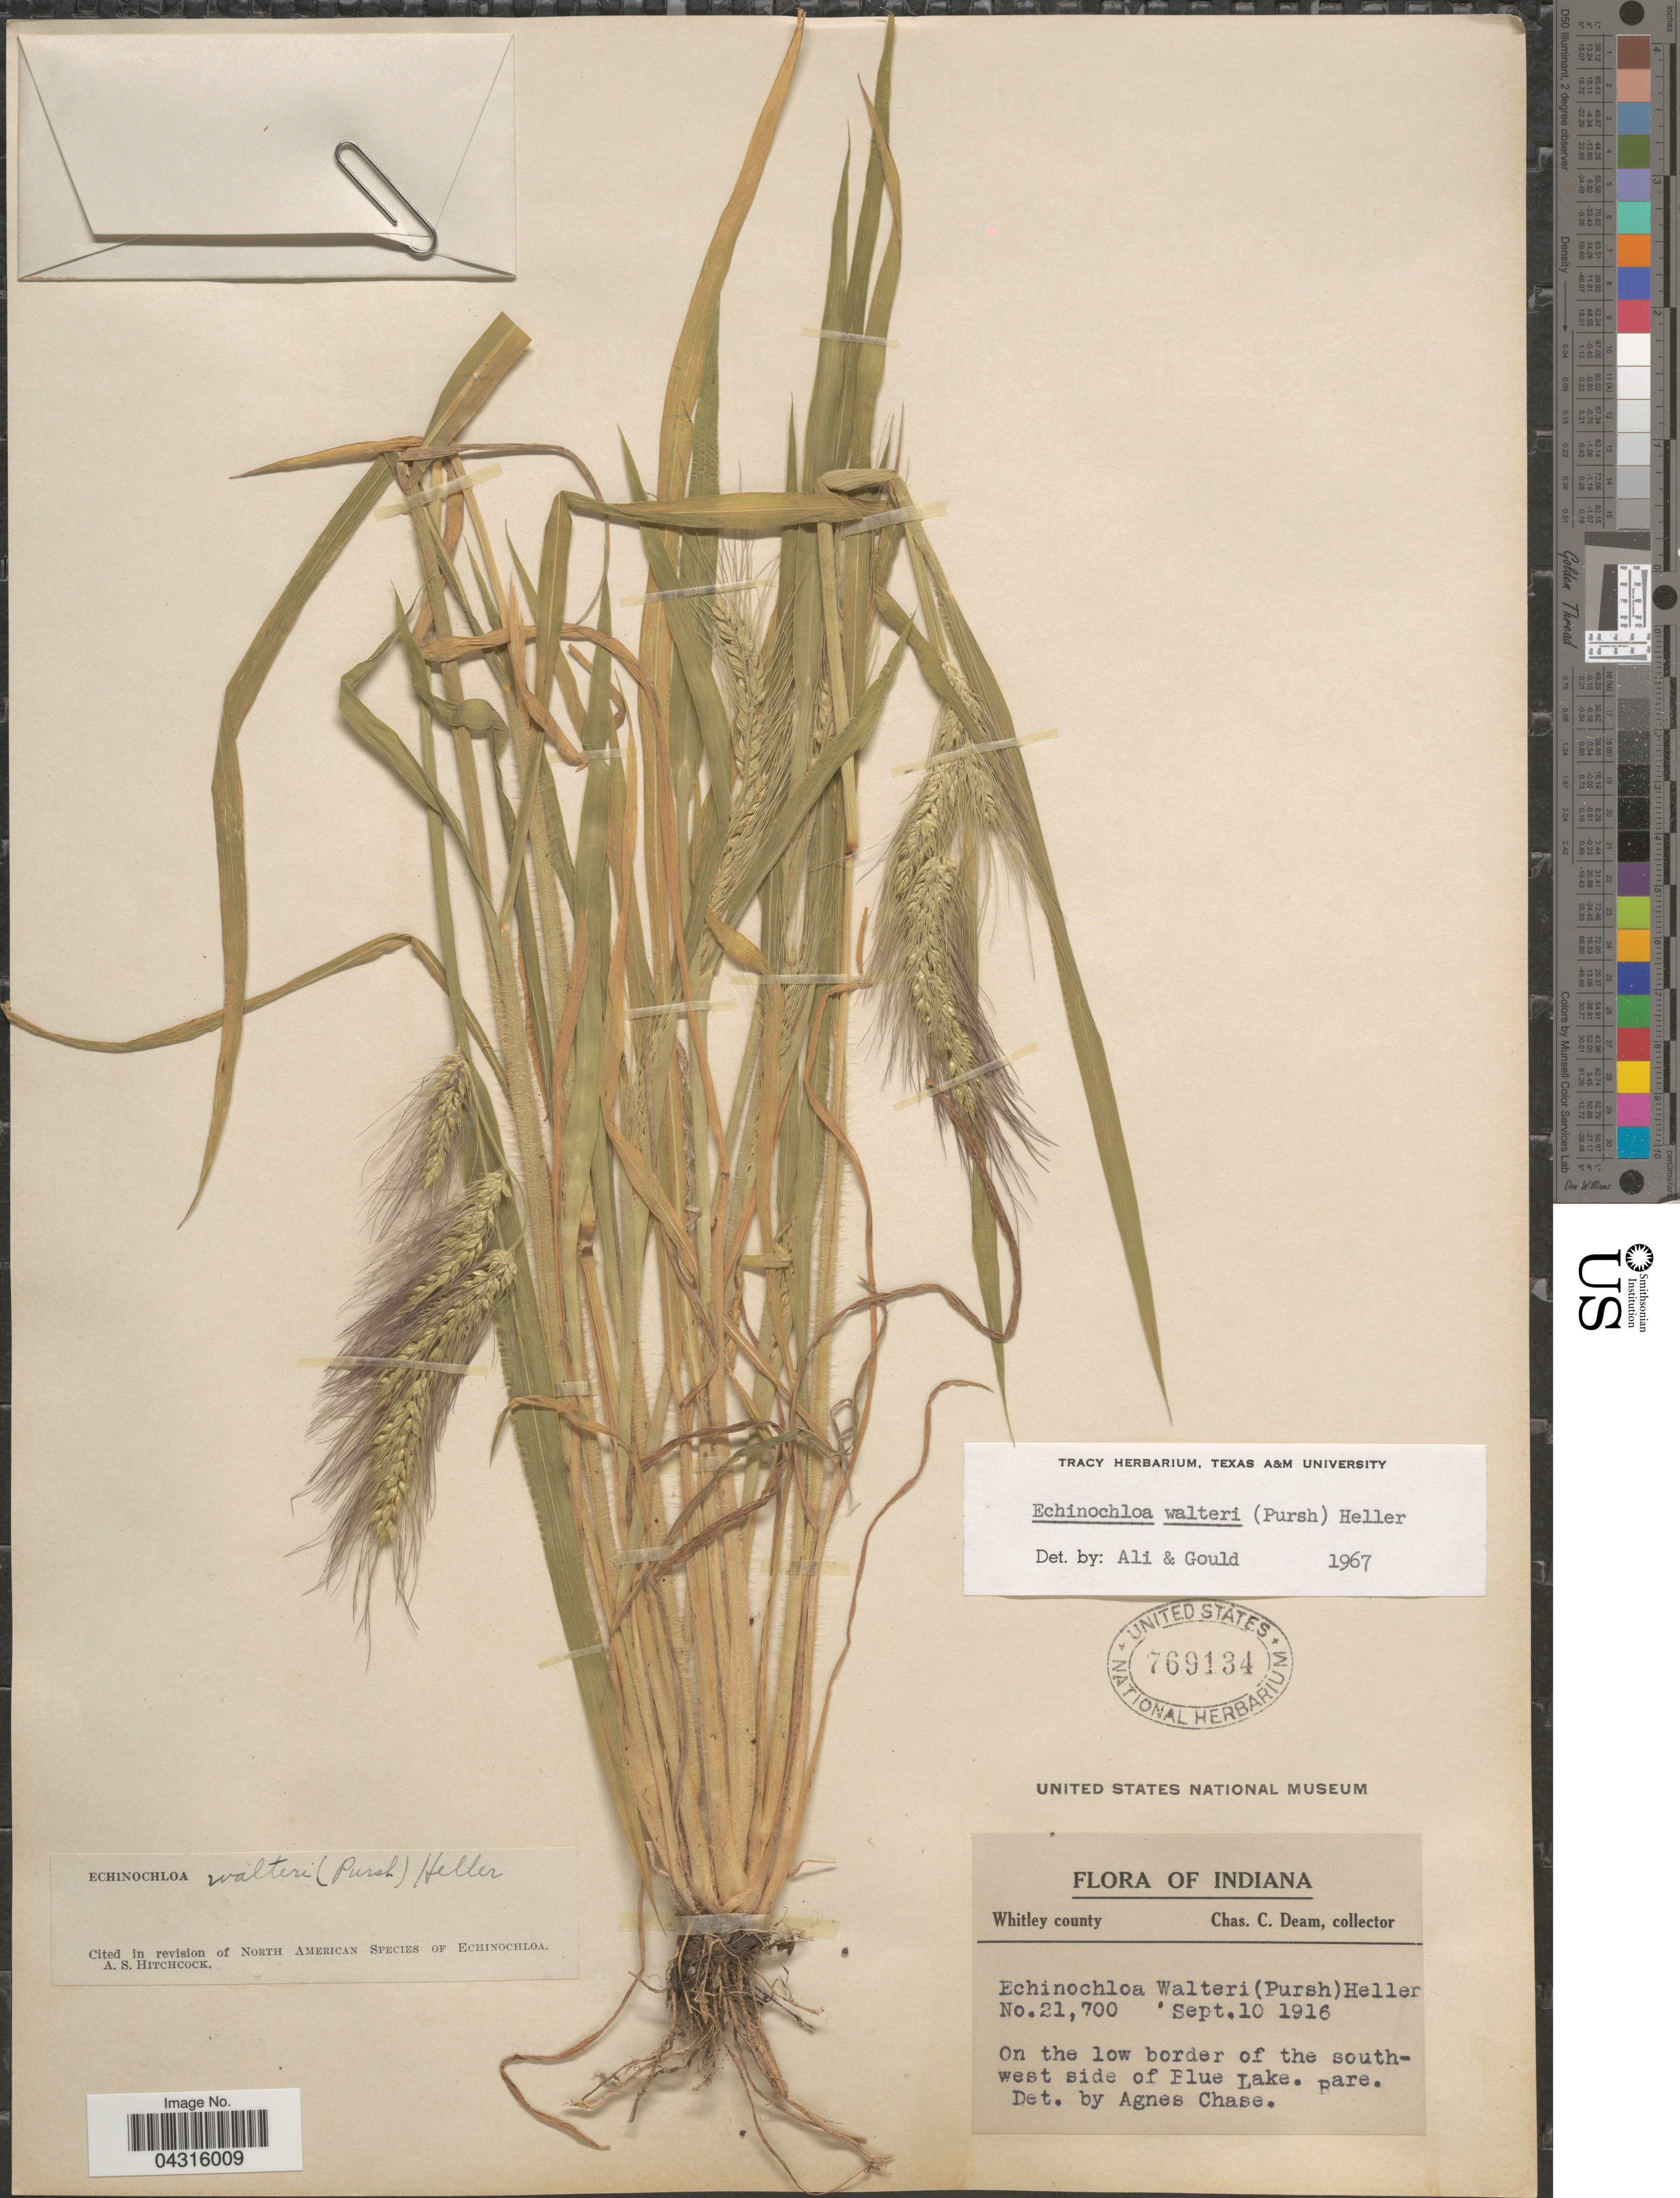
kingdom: Plantae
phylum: Tracheophyta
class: Liliopsida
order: Poales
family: Poaceae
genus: Echinochloa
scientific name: Echinochloa walteri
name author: (Pursh) A. Heller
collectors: C. C. Deam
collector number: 21700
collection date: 1916-09-10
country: United States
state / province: Indiana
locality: Whitley county. On the low border of the south-west side of Blue Lake.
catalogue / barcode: US 769134